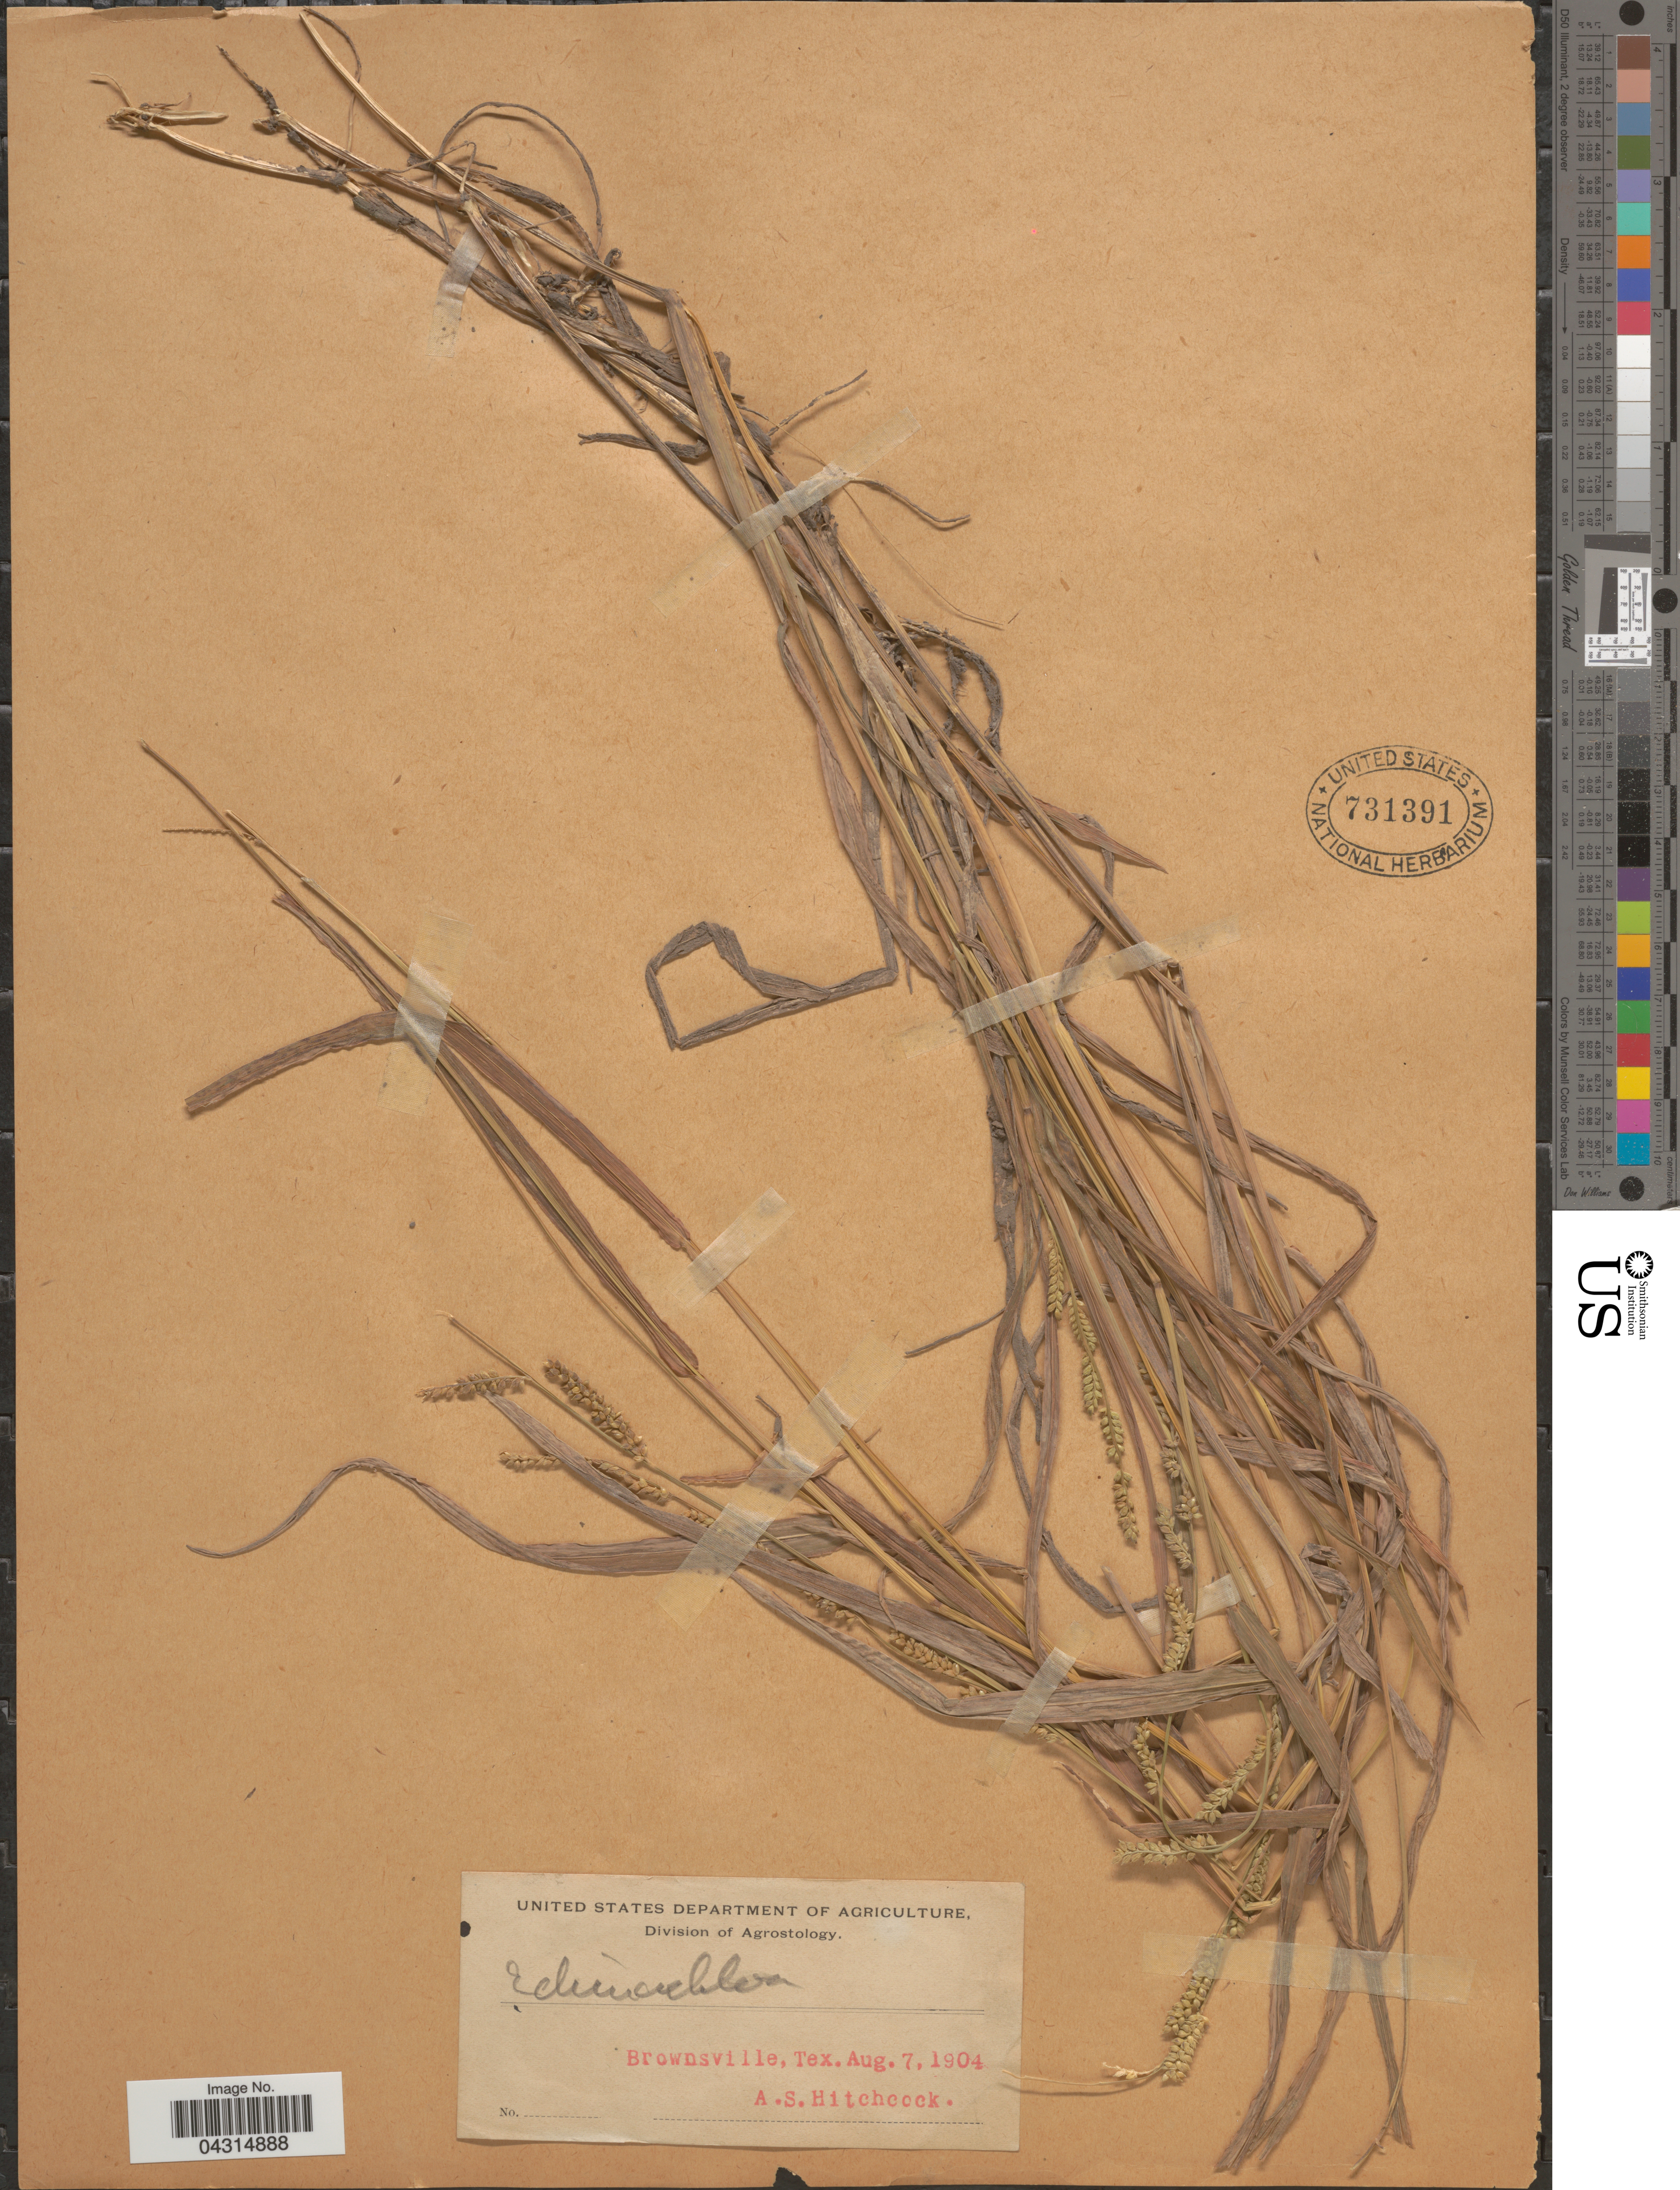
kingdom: Plantae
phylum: Tracheophyta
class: Liliopsida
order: Poales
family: Poaceae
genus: Echinochloa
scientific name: Echinochloa colona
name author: (L.) Link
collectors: A. S. Hitchcock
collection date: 1904-08-07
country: United States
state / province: Texas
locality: Brownsville.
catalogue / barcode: US 731391